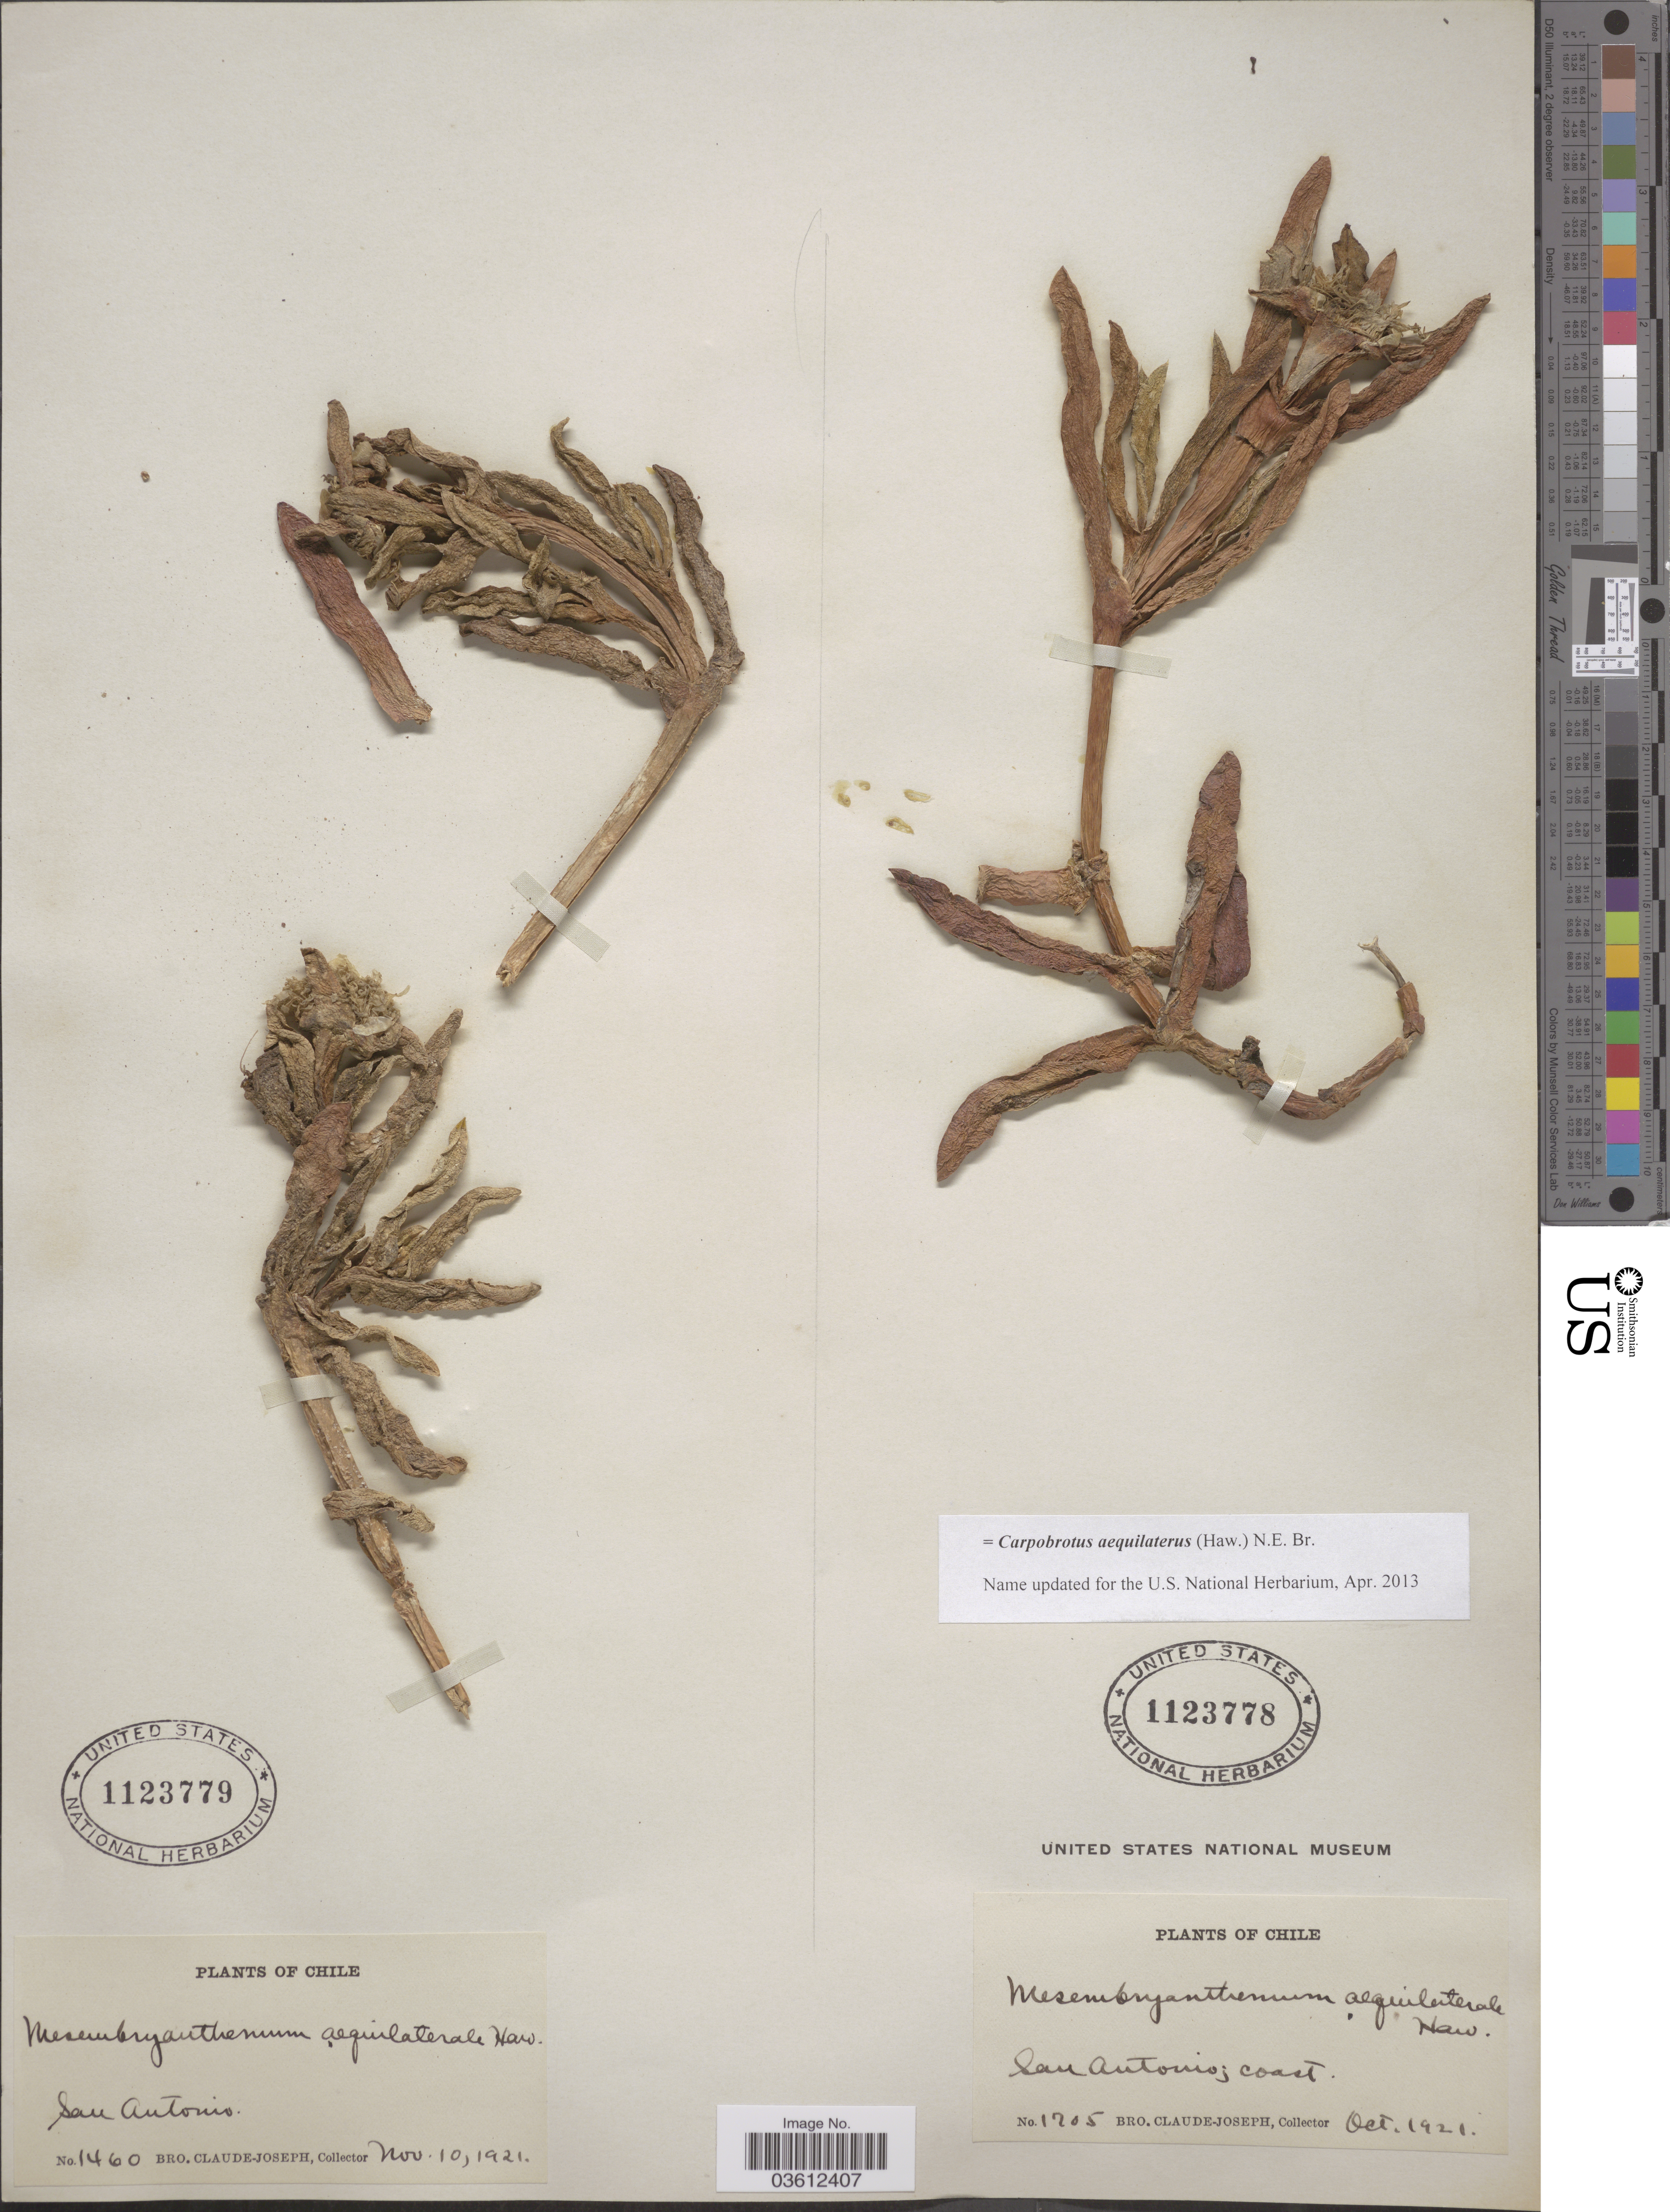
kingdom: Plantae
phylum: Tracheophyta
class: Magnoliopsida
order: Caryophyllales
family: Aizoaceae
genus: Carpobrotus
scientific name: Carpobrotus aequilateralis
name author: (Willd.) S.T. Blake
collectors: Bro. Claude-Joseph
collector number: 1705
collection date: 1921-10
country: Chile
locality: San Antonio; coast.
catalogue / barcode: US 1123778-2